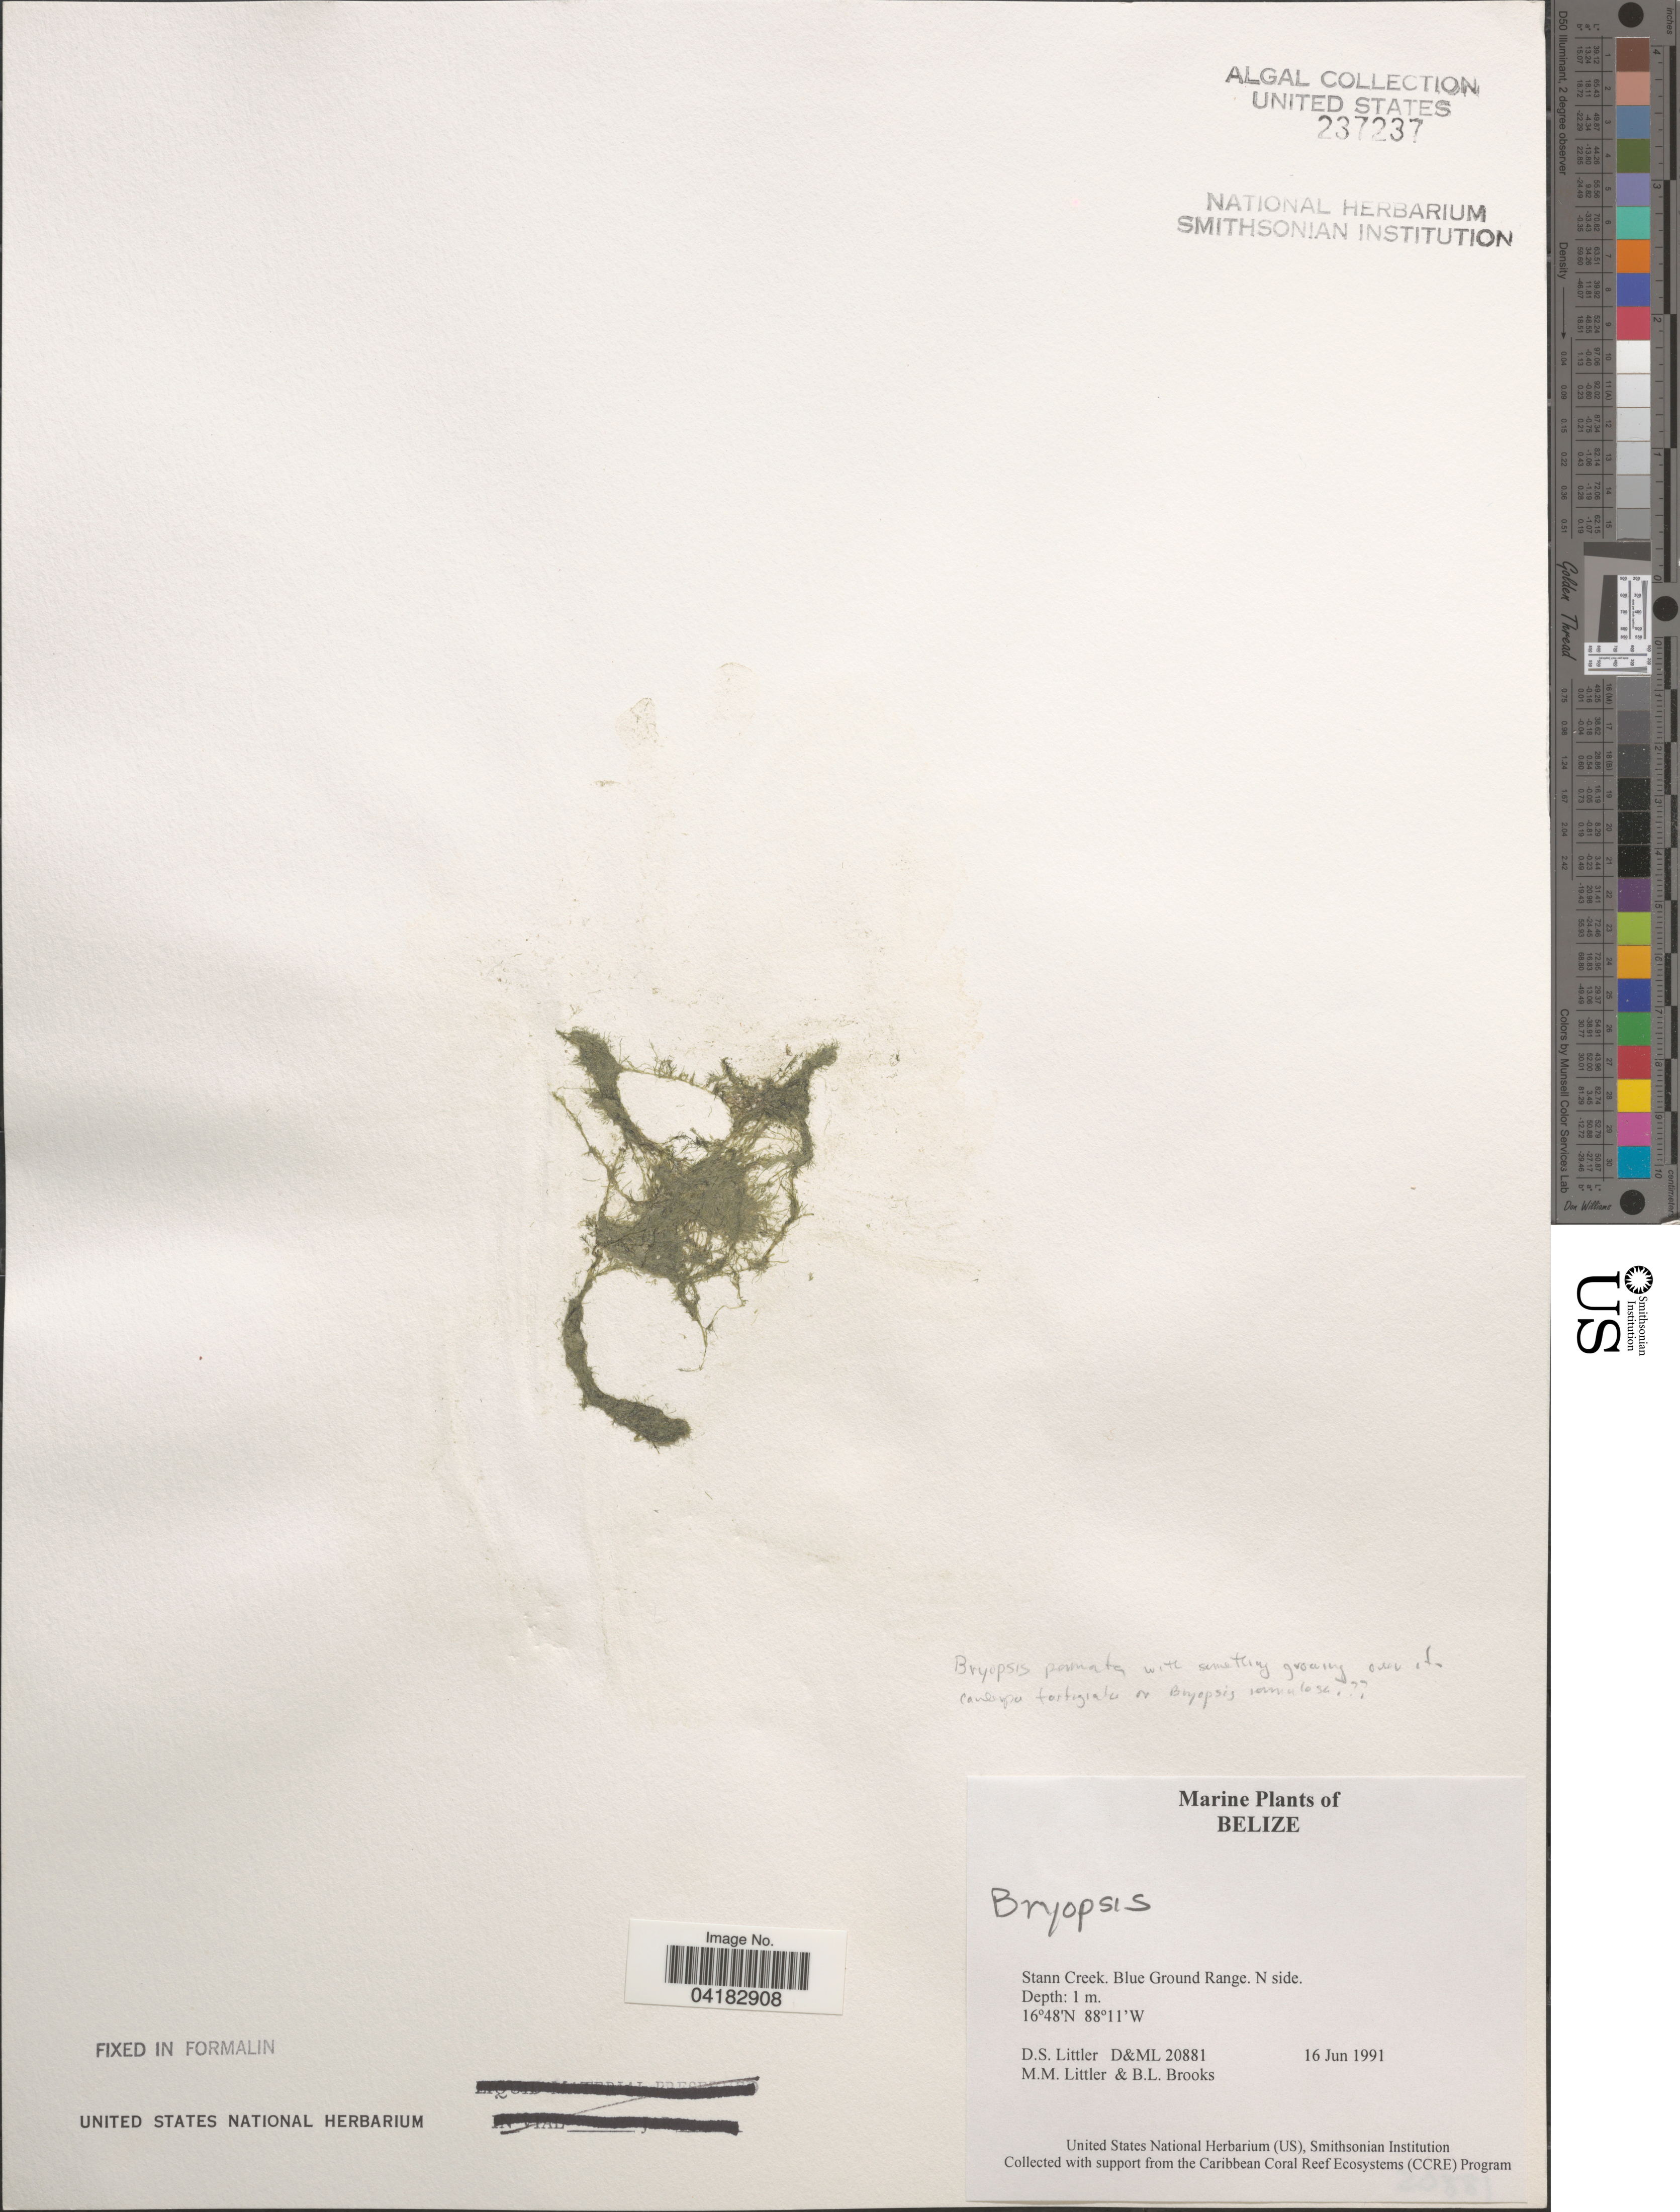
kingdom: Plantae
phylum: Chlorophyta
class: Ulvophyceae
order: Bryopsidales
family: Bryopsidaceae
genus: Bryopsis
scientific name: Bryopsis sp.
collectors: D. S. Littler & B. Brooks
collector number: D&ML20881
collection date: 1991-06-16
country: Belize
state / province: Stann Creek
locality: Blue Ground Range. N side.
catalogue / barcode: US 237237